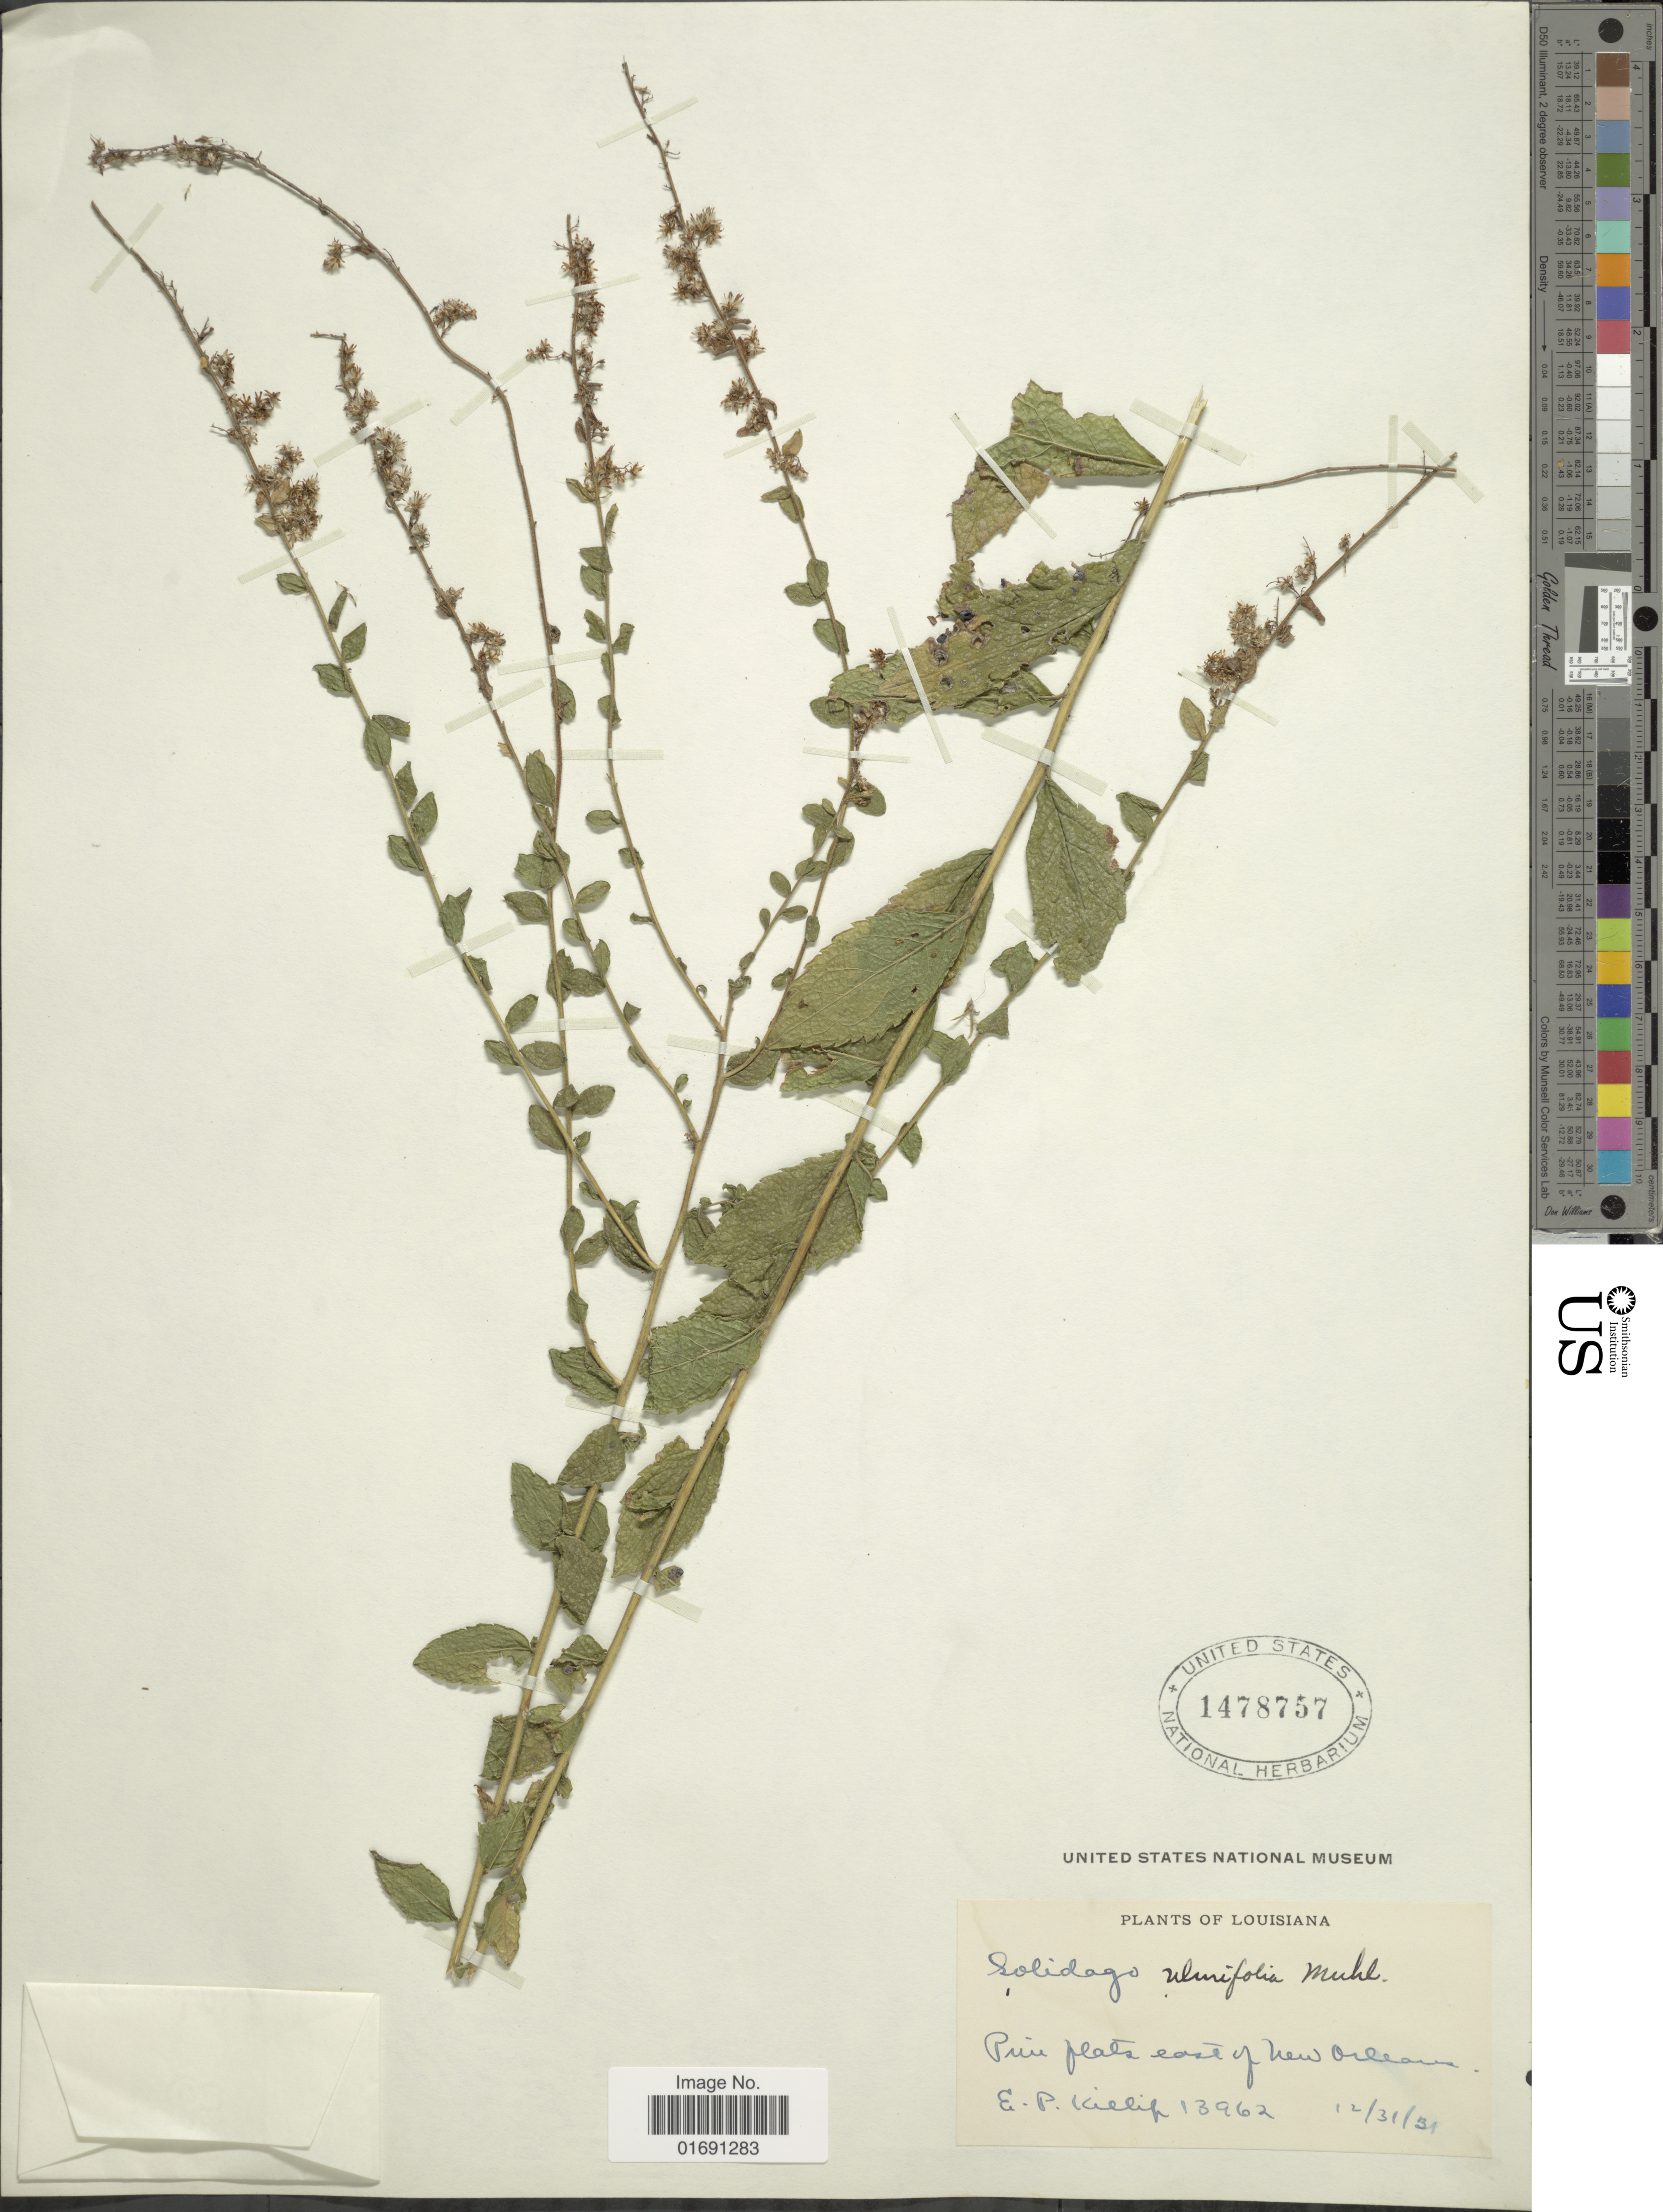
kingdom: Plantae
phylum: Tracheophyta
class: Magnoliopsida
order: Asterales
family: Asteraceae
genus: Solidago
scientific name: Solidago ulmifolia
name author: Muhl. ex Willd.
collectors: E. P. Killip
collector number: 13962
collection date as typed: Transcribed d/m/y: 31/12/31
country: United States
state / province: Louisiana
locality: East of New Orleans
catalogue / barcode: US 1478757